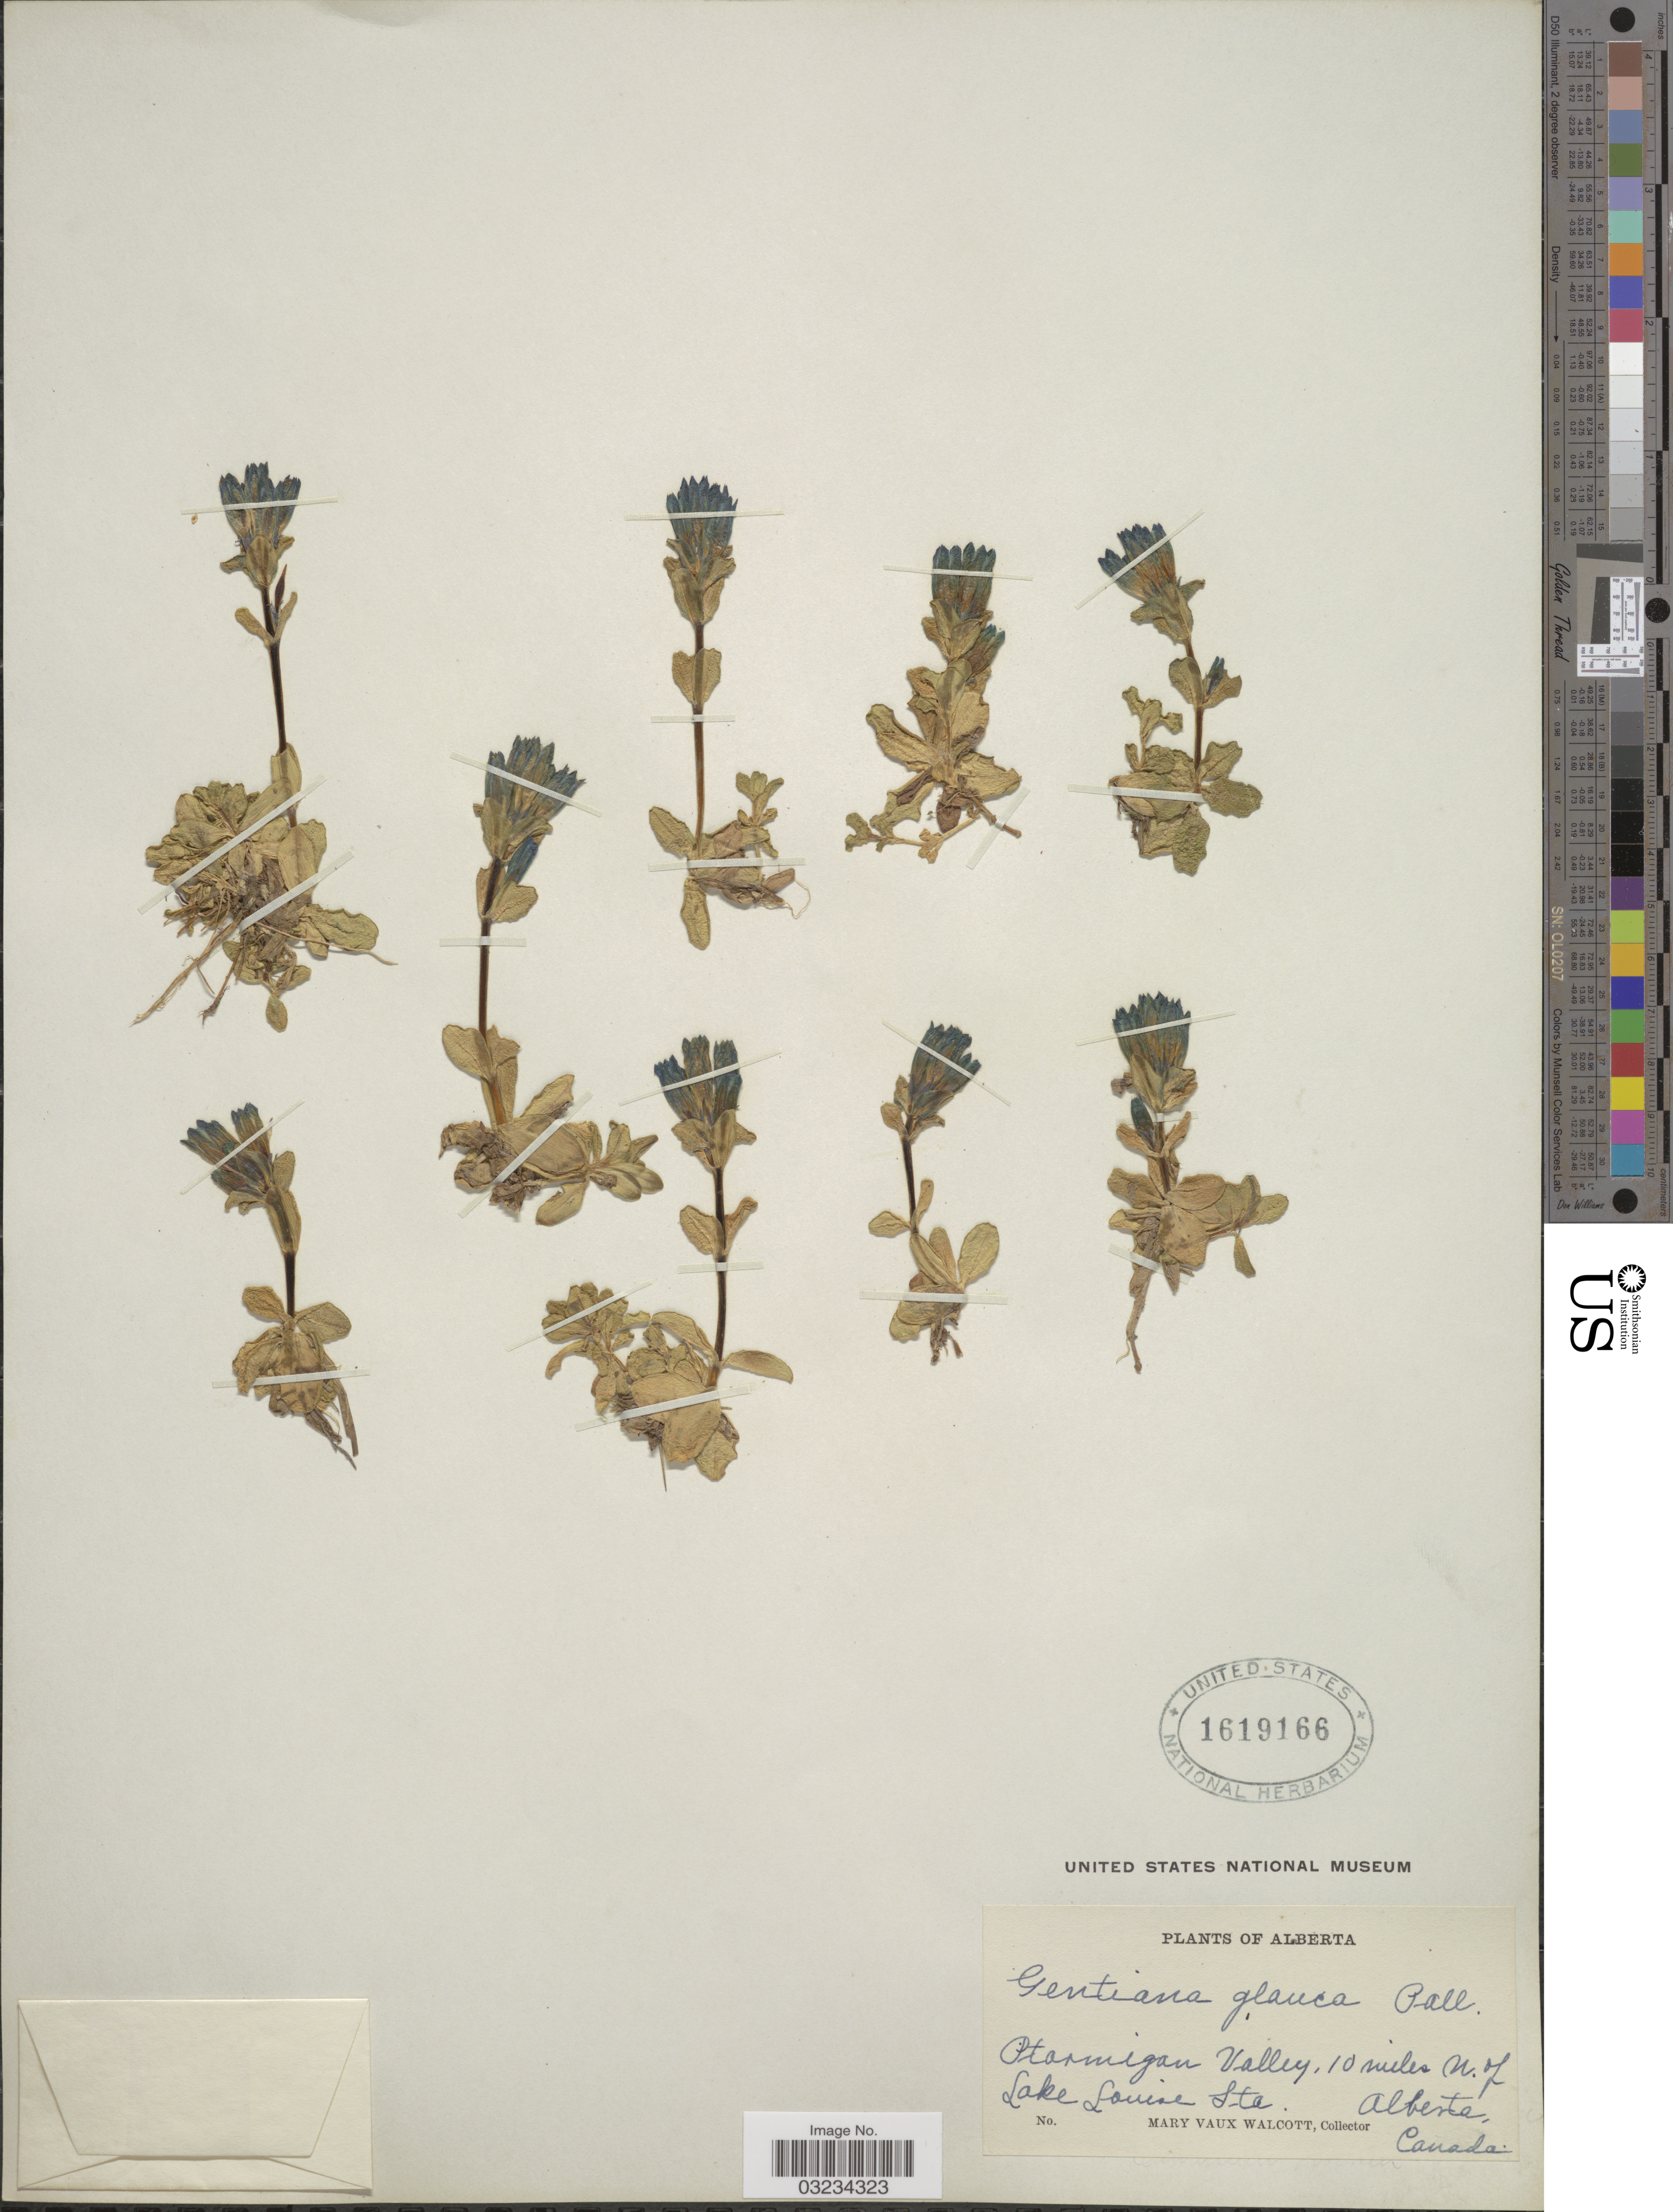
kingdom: Plantae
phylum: Tracheophyta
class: Magnoliopsida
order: Gentianales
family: Gentianaceae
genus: Gentiana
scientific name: Gentiana glauca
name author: Pall.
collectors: M. Walcott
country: Canada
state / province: Alberta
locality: Ptarmigan Valley, 10 miles N. of Lake Louise Sta.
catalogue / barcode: US 1619166